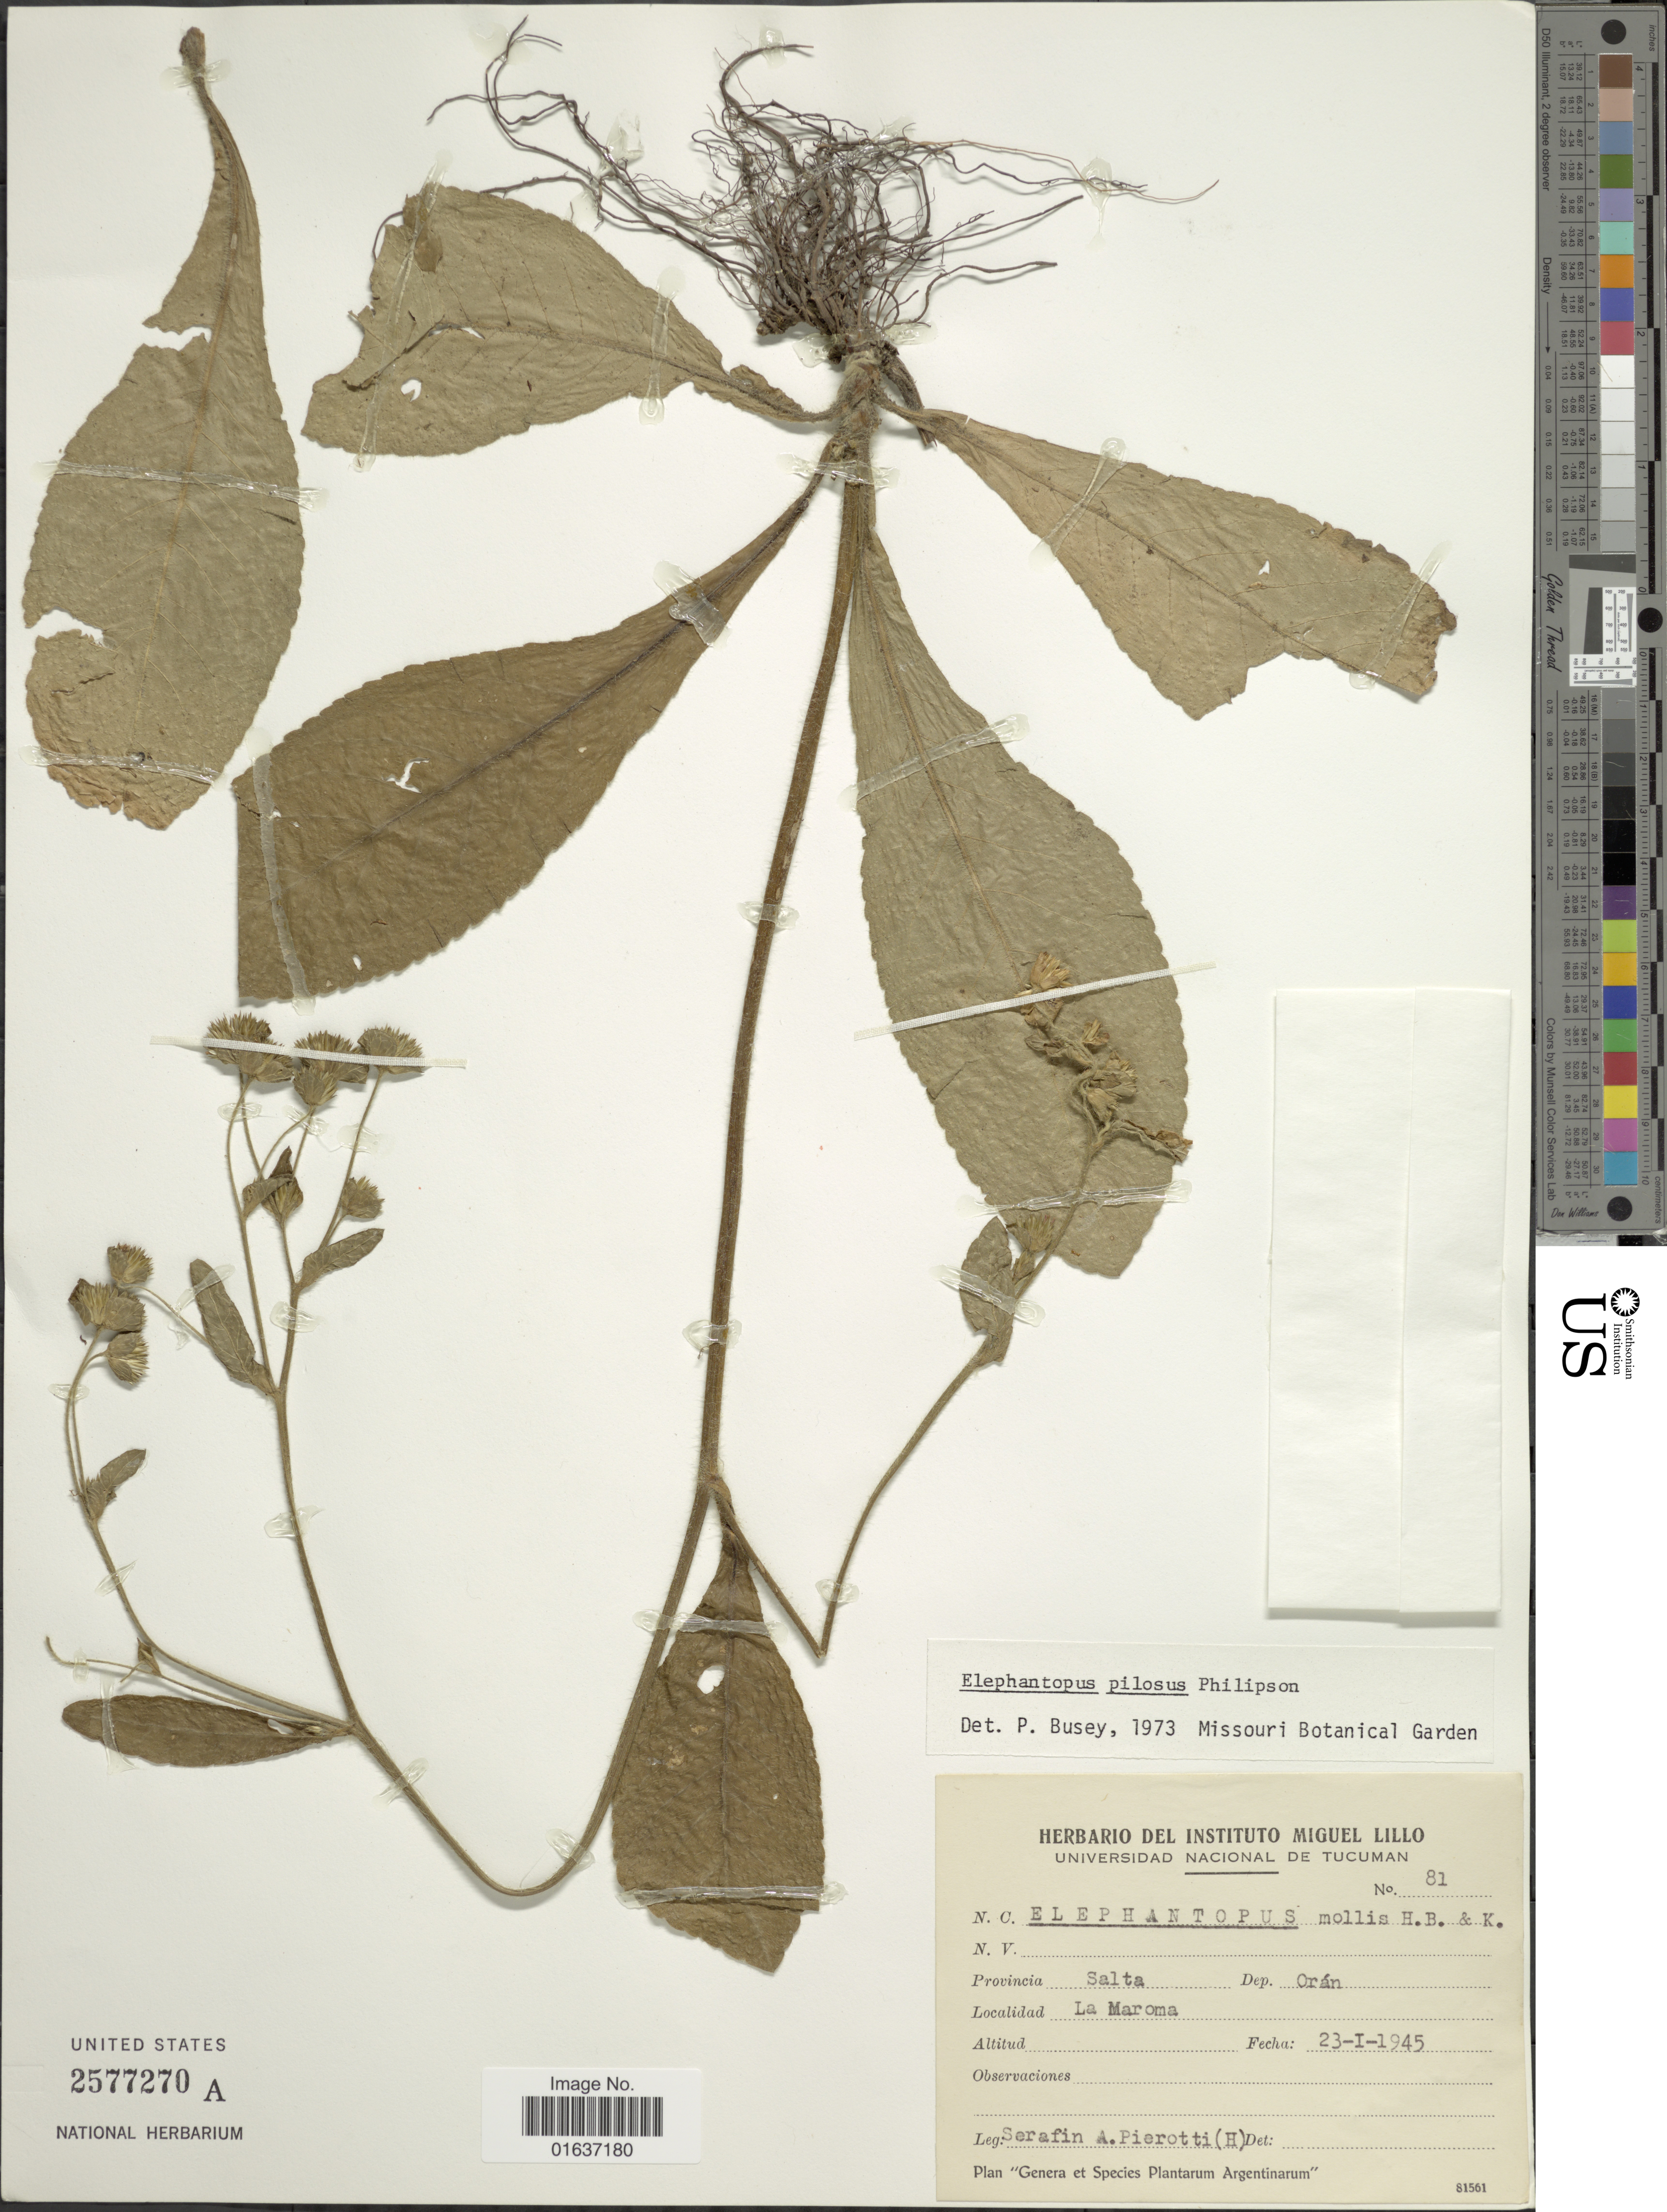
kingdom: Plantae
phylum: Tracheophyta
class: Magnoliopsida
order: Asterales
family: Asteraceae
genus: Elephantopus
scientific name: Elephantopus mollis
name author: Kunth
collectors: S. A. Pierotti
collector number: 81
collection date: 1945-01-23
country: Argentina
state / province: Salta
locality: Dep. Orán, La Maroma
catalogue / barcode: US 2577270A